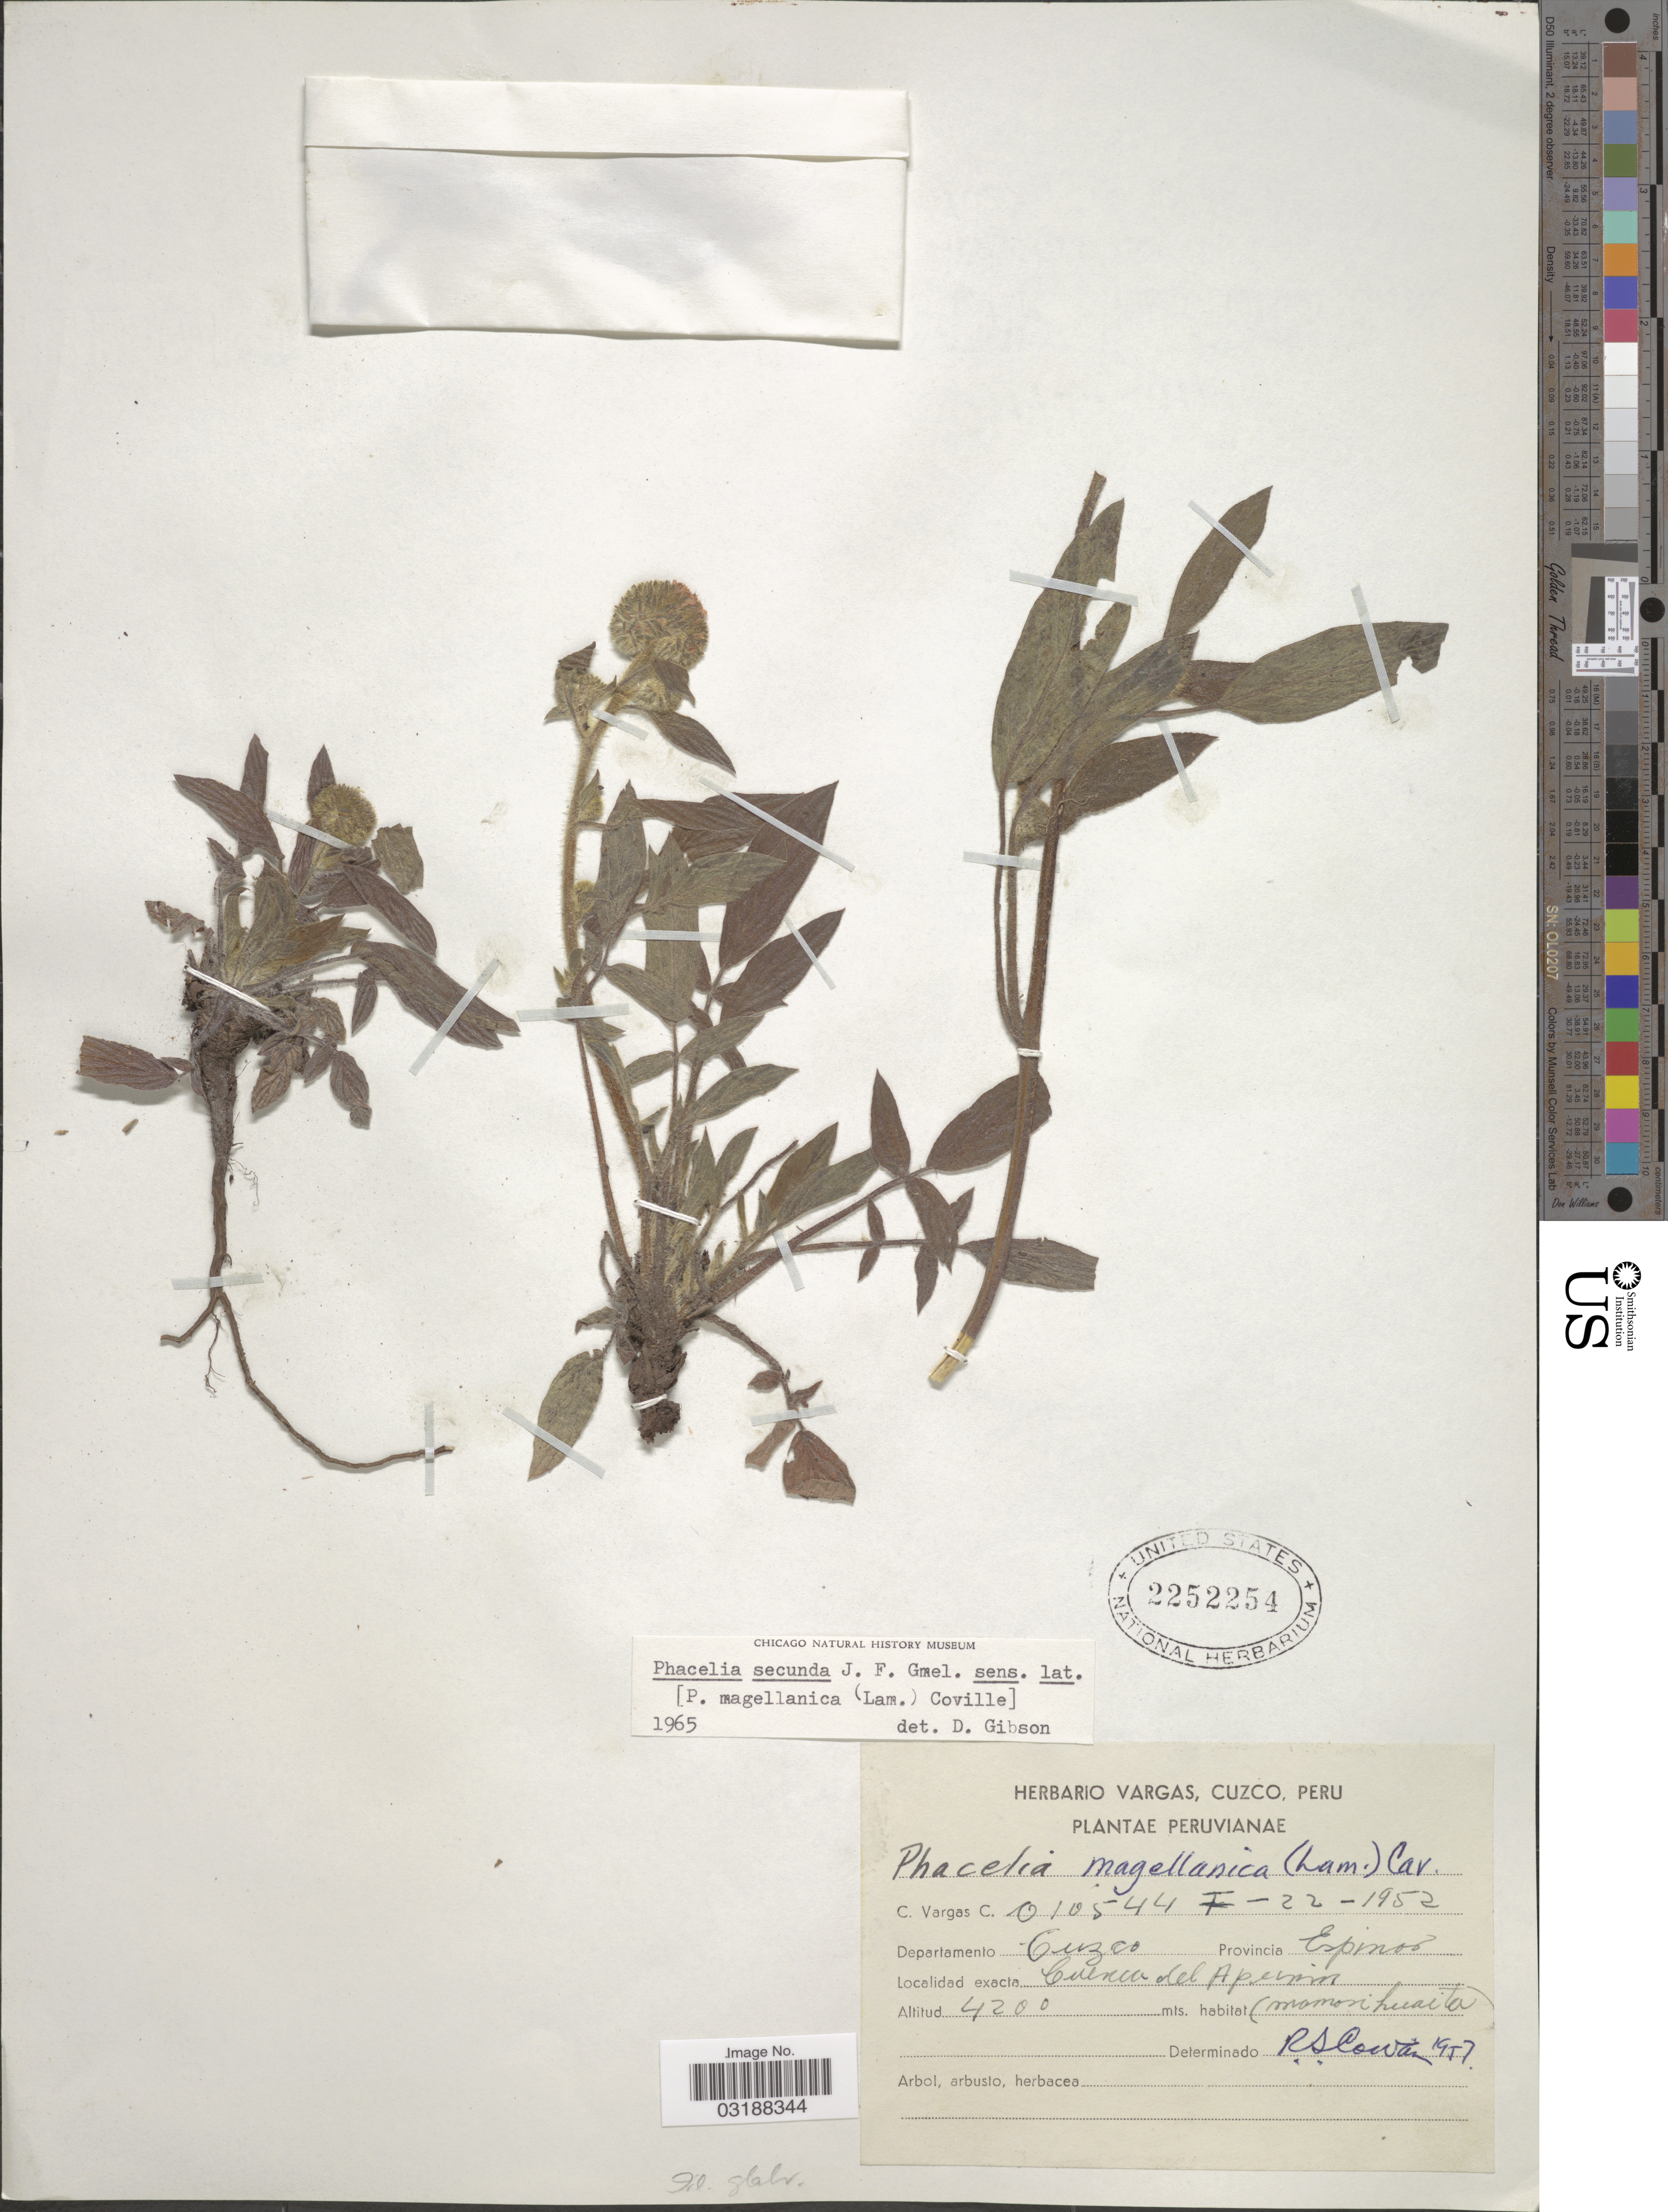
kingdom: Plantae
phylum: Tracheophyta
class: Magnoliopsida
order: Boraginales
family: Hydrophyllaceae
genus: Phacelia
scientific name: Phacelia secunda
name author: J.F. Gmel.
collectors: C. Vargas Calderón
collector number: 010544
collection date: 1952-01-22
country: Peru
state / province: Cusco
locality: Departamento Cuzco. Provincia Espinos. Cuenca del Aperim.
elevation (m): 4200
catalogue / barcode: US 2252254